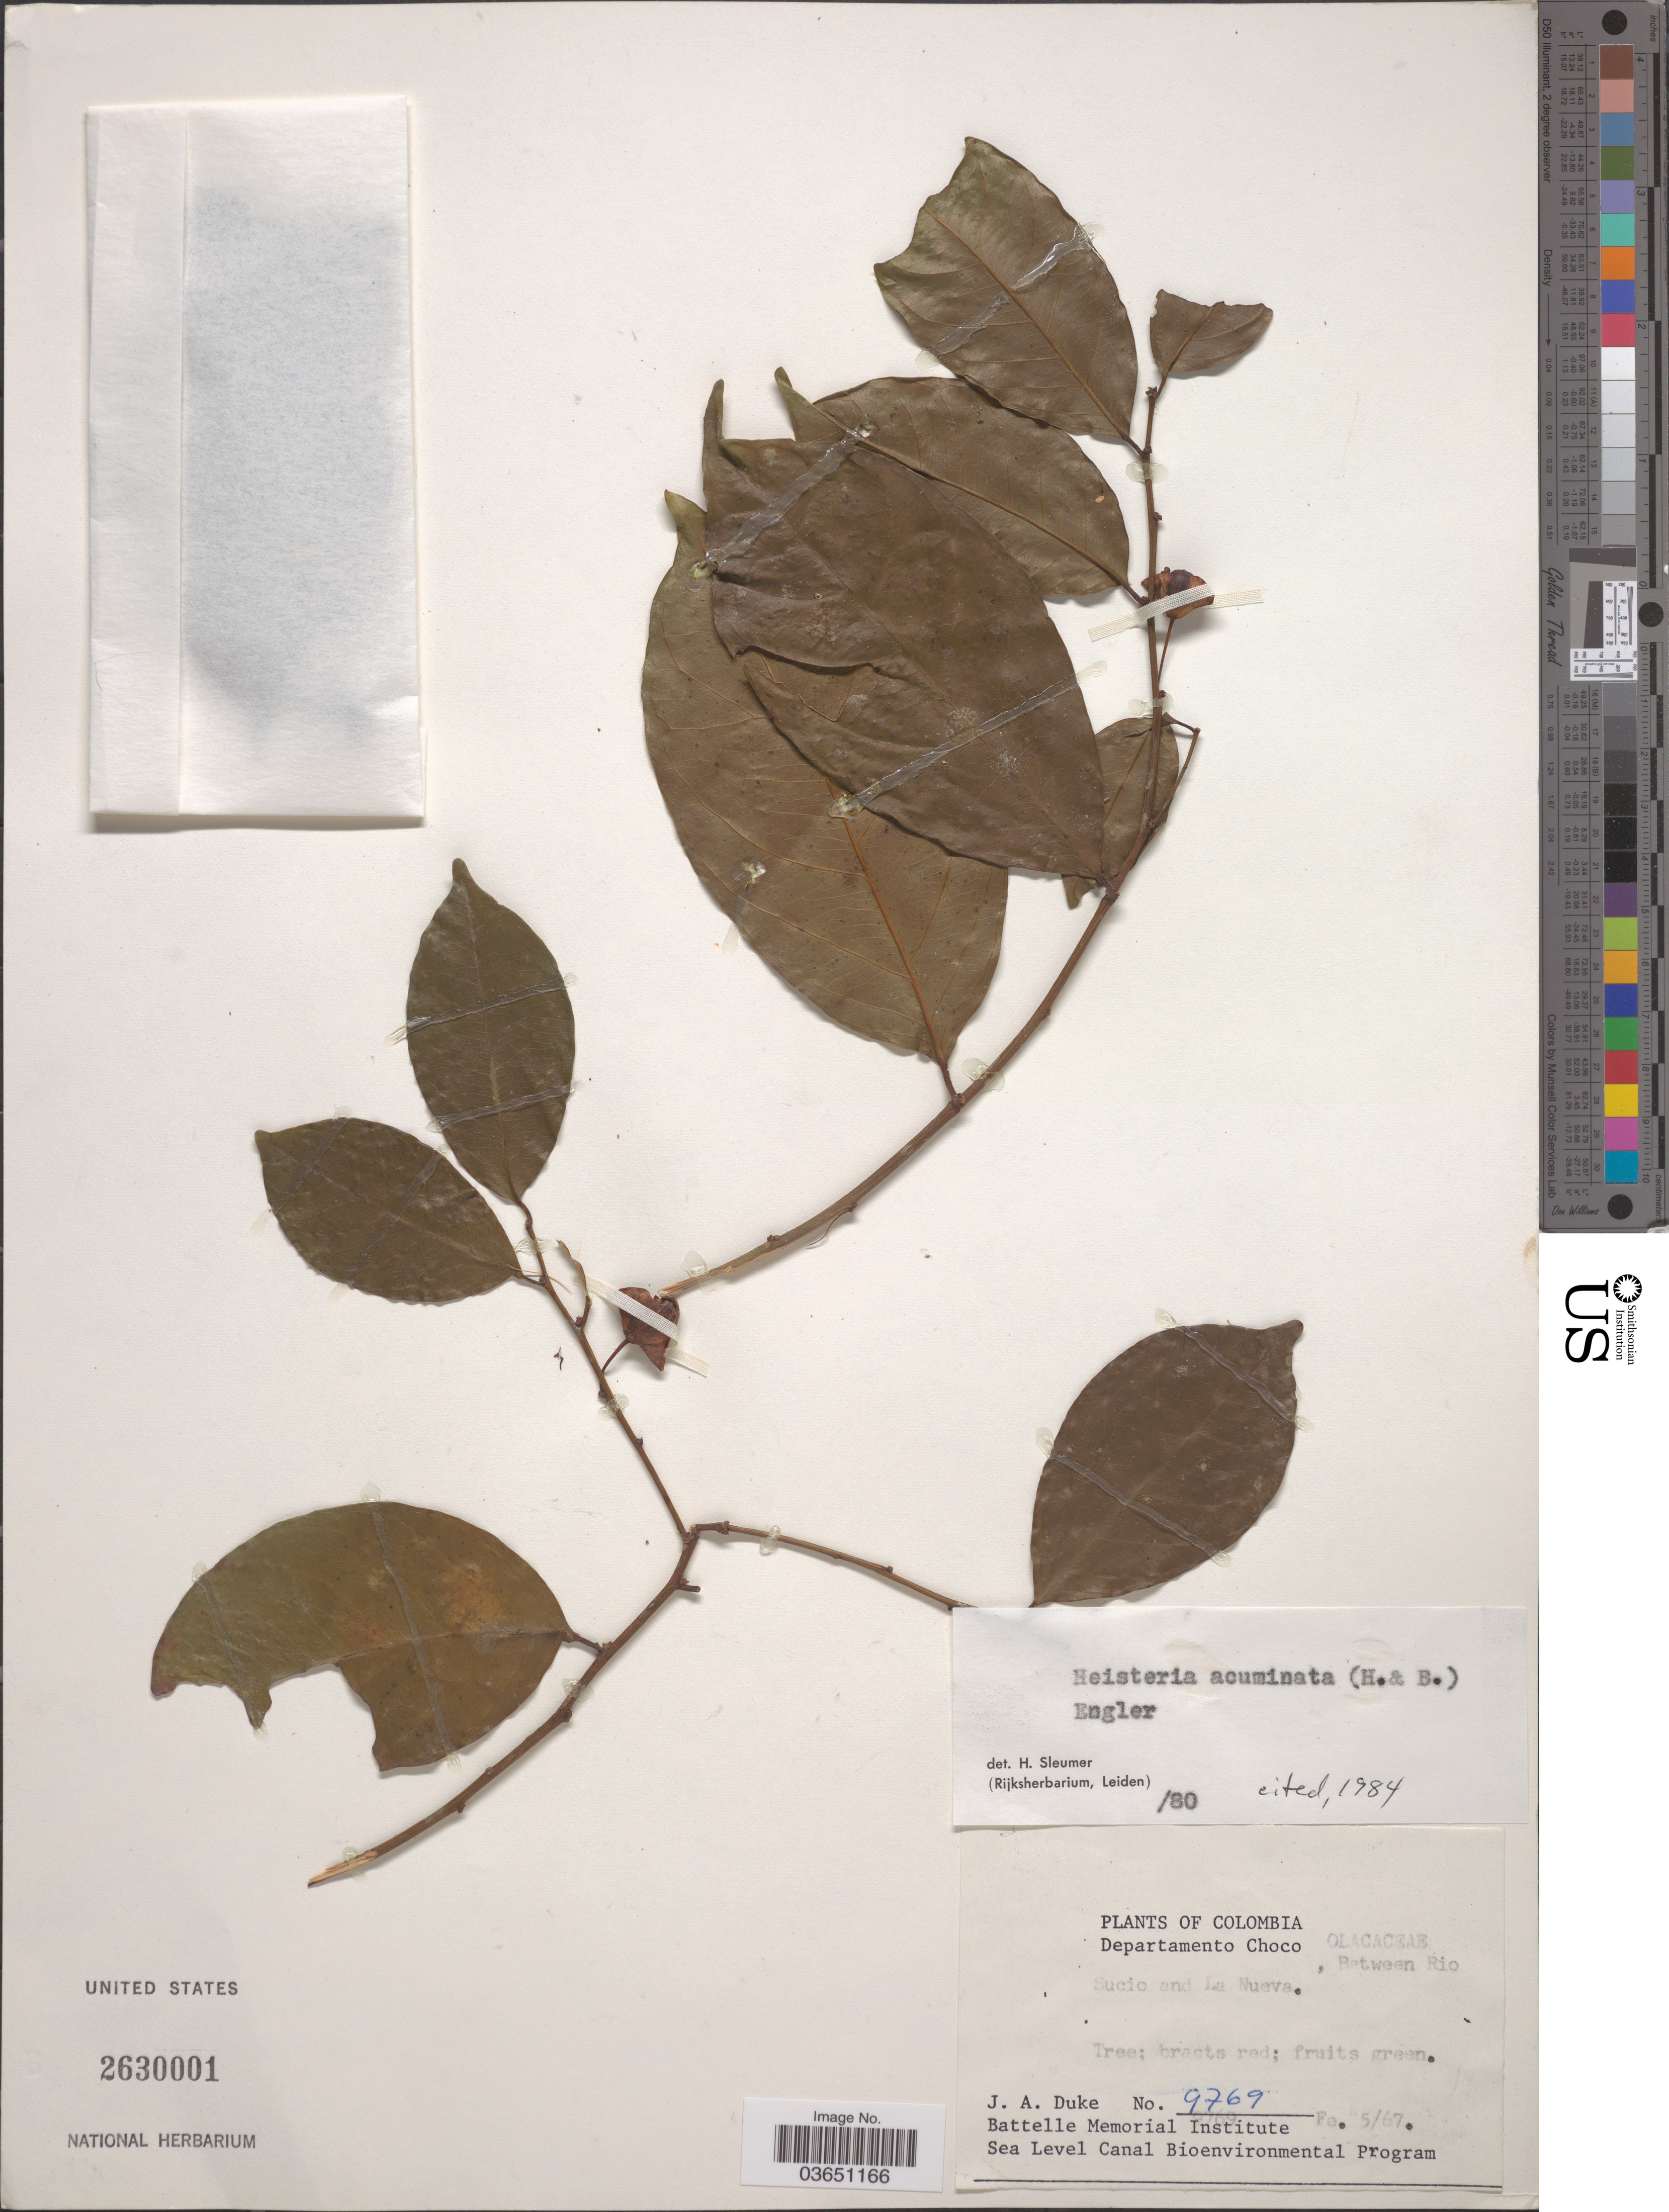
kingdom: Plantae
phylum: Tracheophyta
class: Magnoliopsida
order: Santalales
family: Erythropalaceae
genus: Heisteria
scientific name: Heisteria acuminata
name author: (Humb. & Bonpl.) Engl.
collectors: J. A. Duke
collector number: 9769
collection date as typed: Transcribed d/m/y: 5/2/67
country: Colombia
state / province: Chocó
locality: Departamento Choco. Between Rio Sucio and La Nueva.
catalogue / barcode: US 2630001